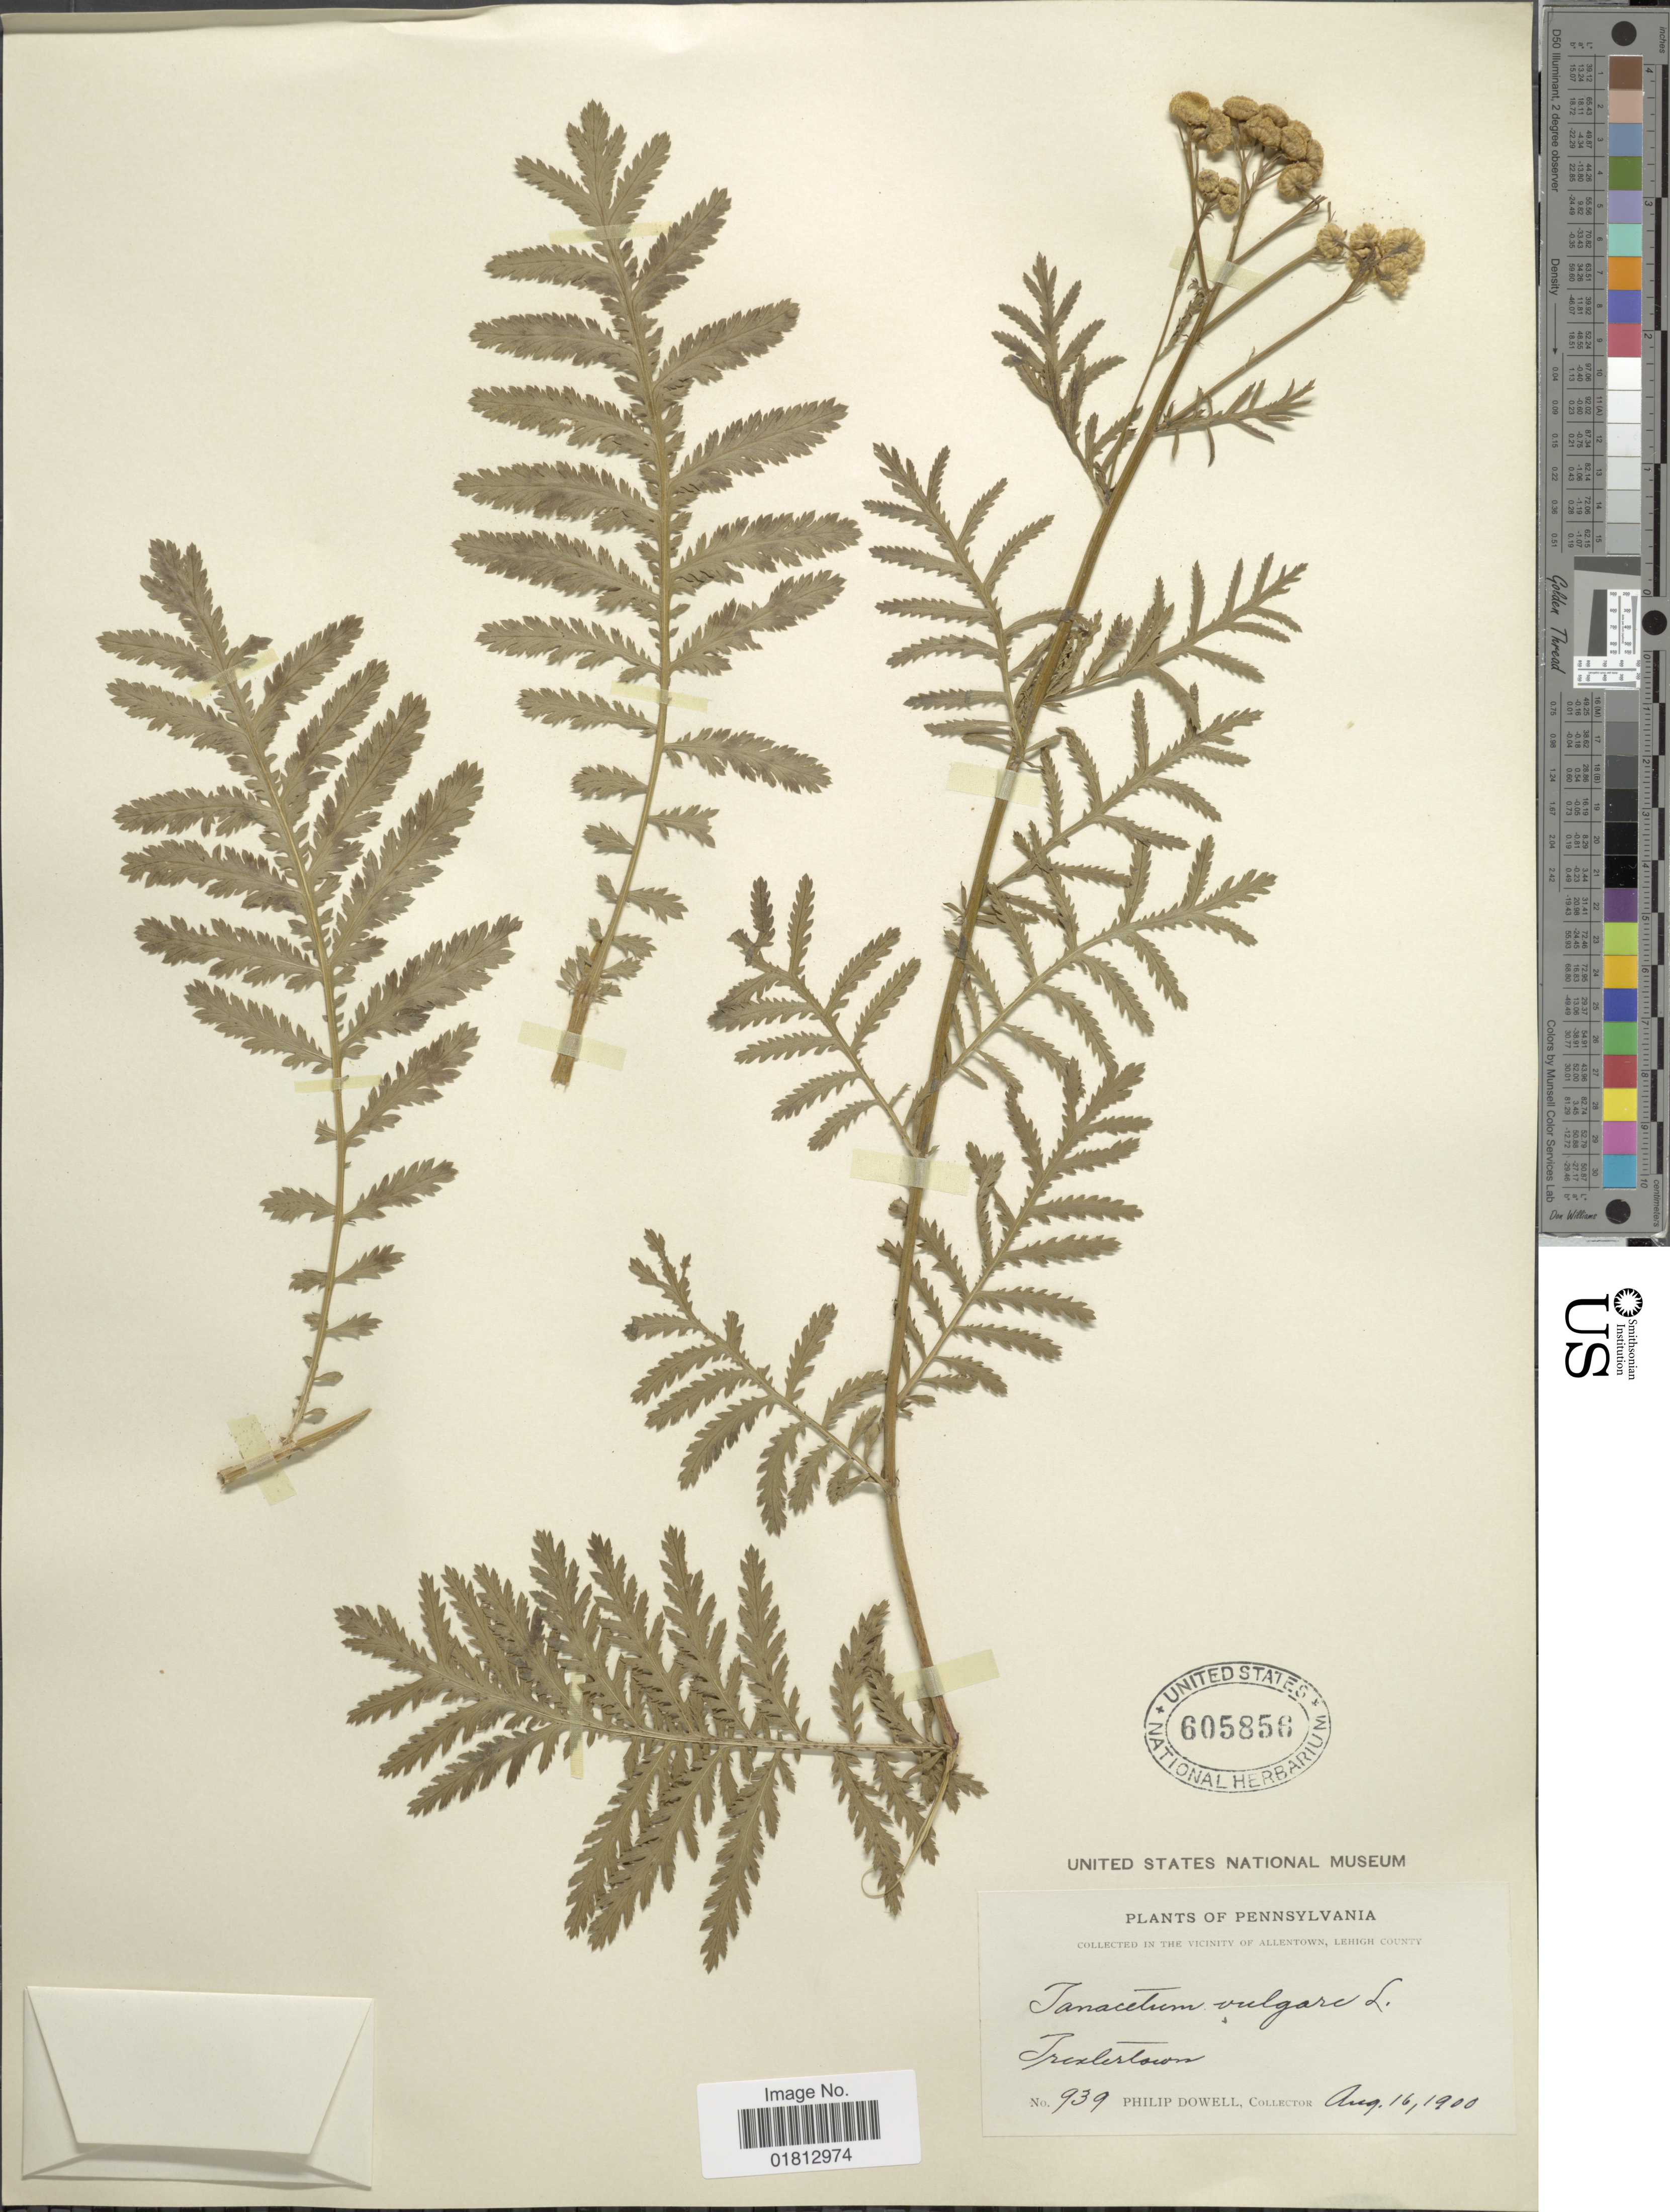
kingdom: Plantae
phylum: Tracheophyta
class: Magnoliopsida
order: Asterales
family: Asteraceae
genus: Tanacetum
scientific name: Tanacetum vulgare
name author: L.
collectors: P. Dowell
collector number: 939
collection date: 1900-08-16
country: United States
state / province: Pennsylvania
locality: Trexlertown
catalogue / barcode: US 605856